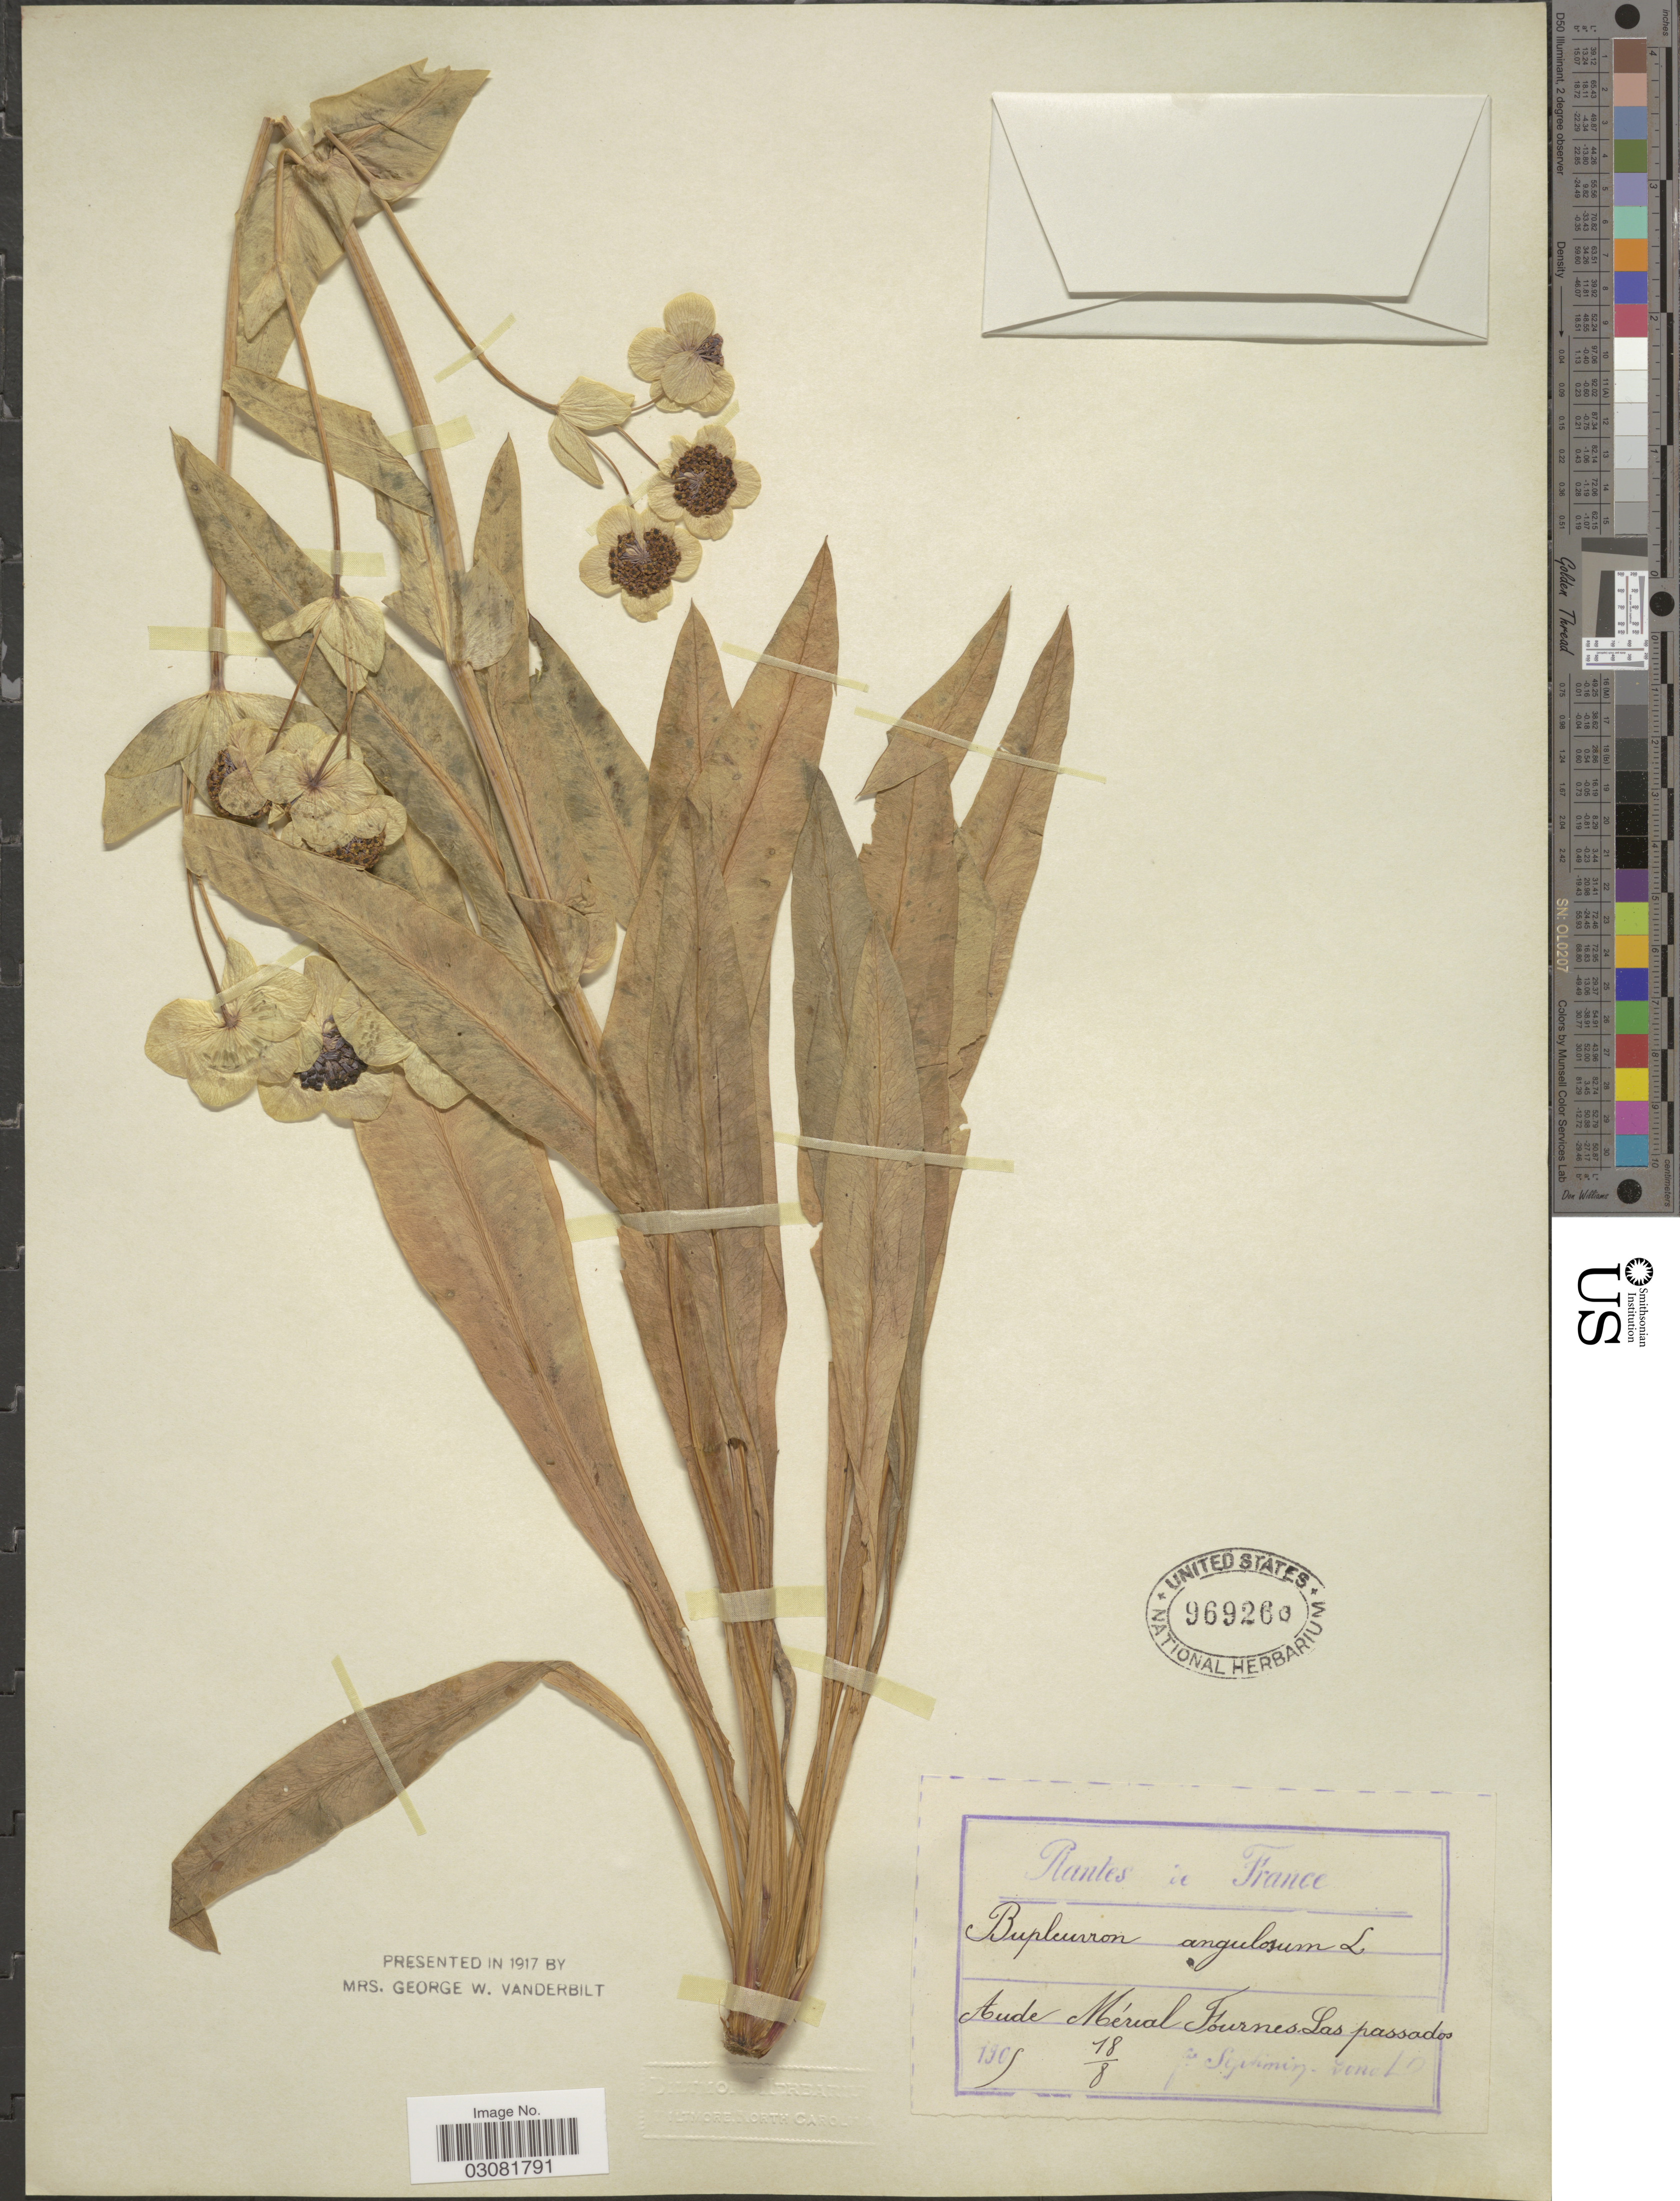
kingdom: Plantae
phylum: Tracheophyta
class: Magnoliopsida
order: Apiales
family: Apiaceae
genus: Bupleurum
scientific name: Bupleurum angulosum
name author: L.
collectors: F. Septimin-Donat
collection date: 1905-08-18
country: France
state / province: Occitanie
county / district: Aude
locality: Aude Mérail Fournes Las passados.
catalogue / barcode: US 969260